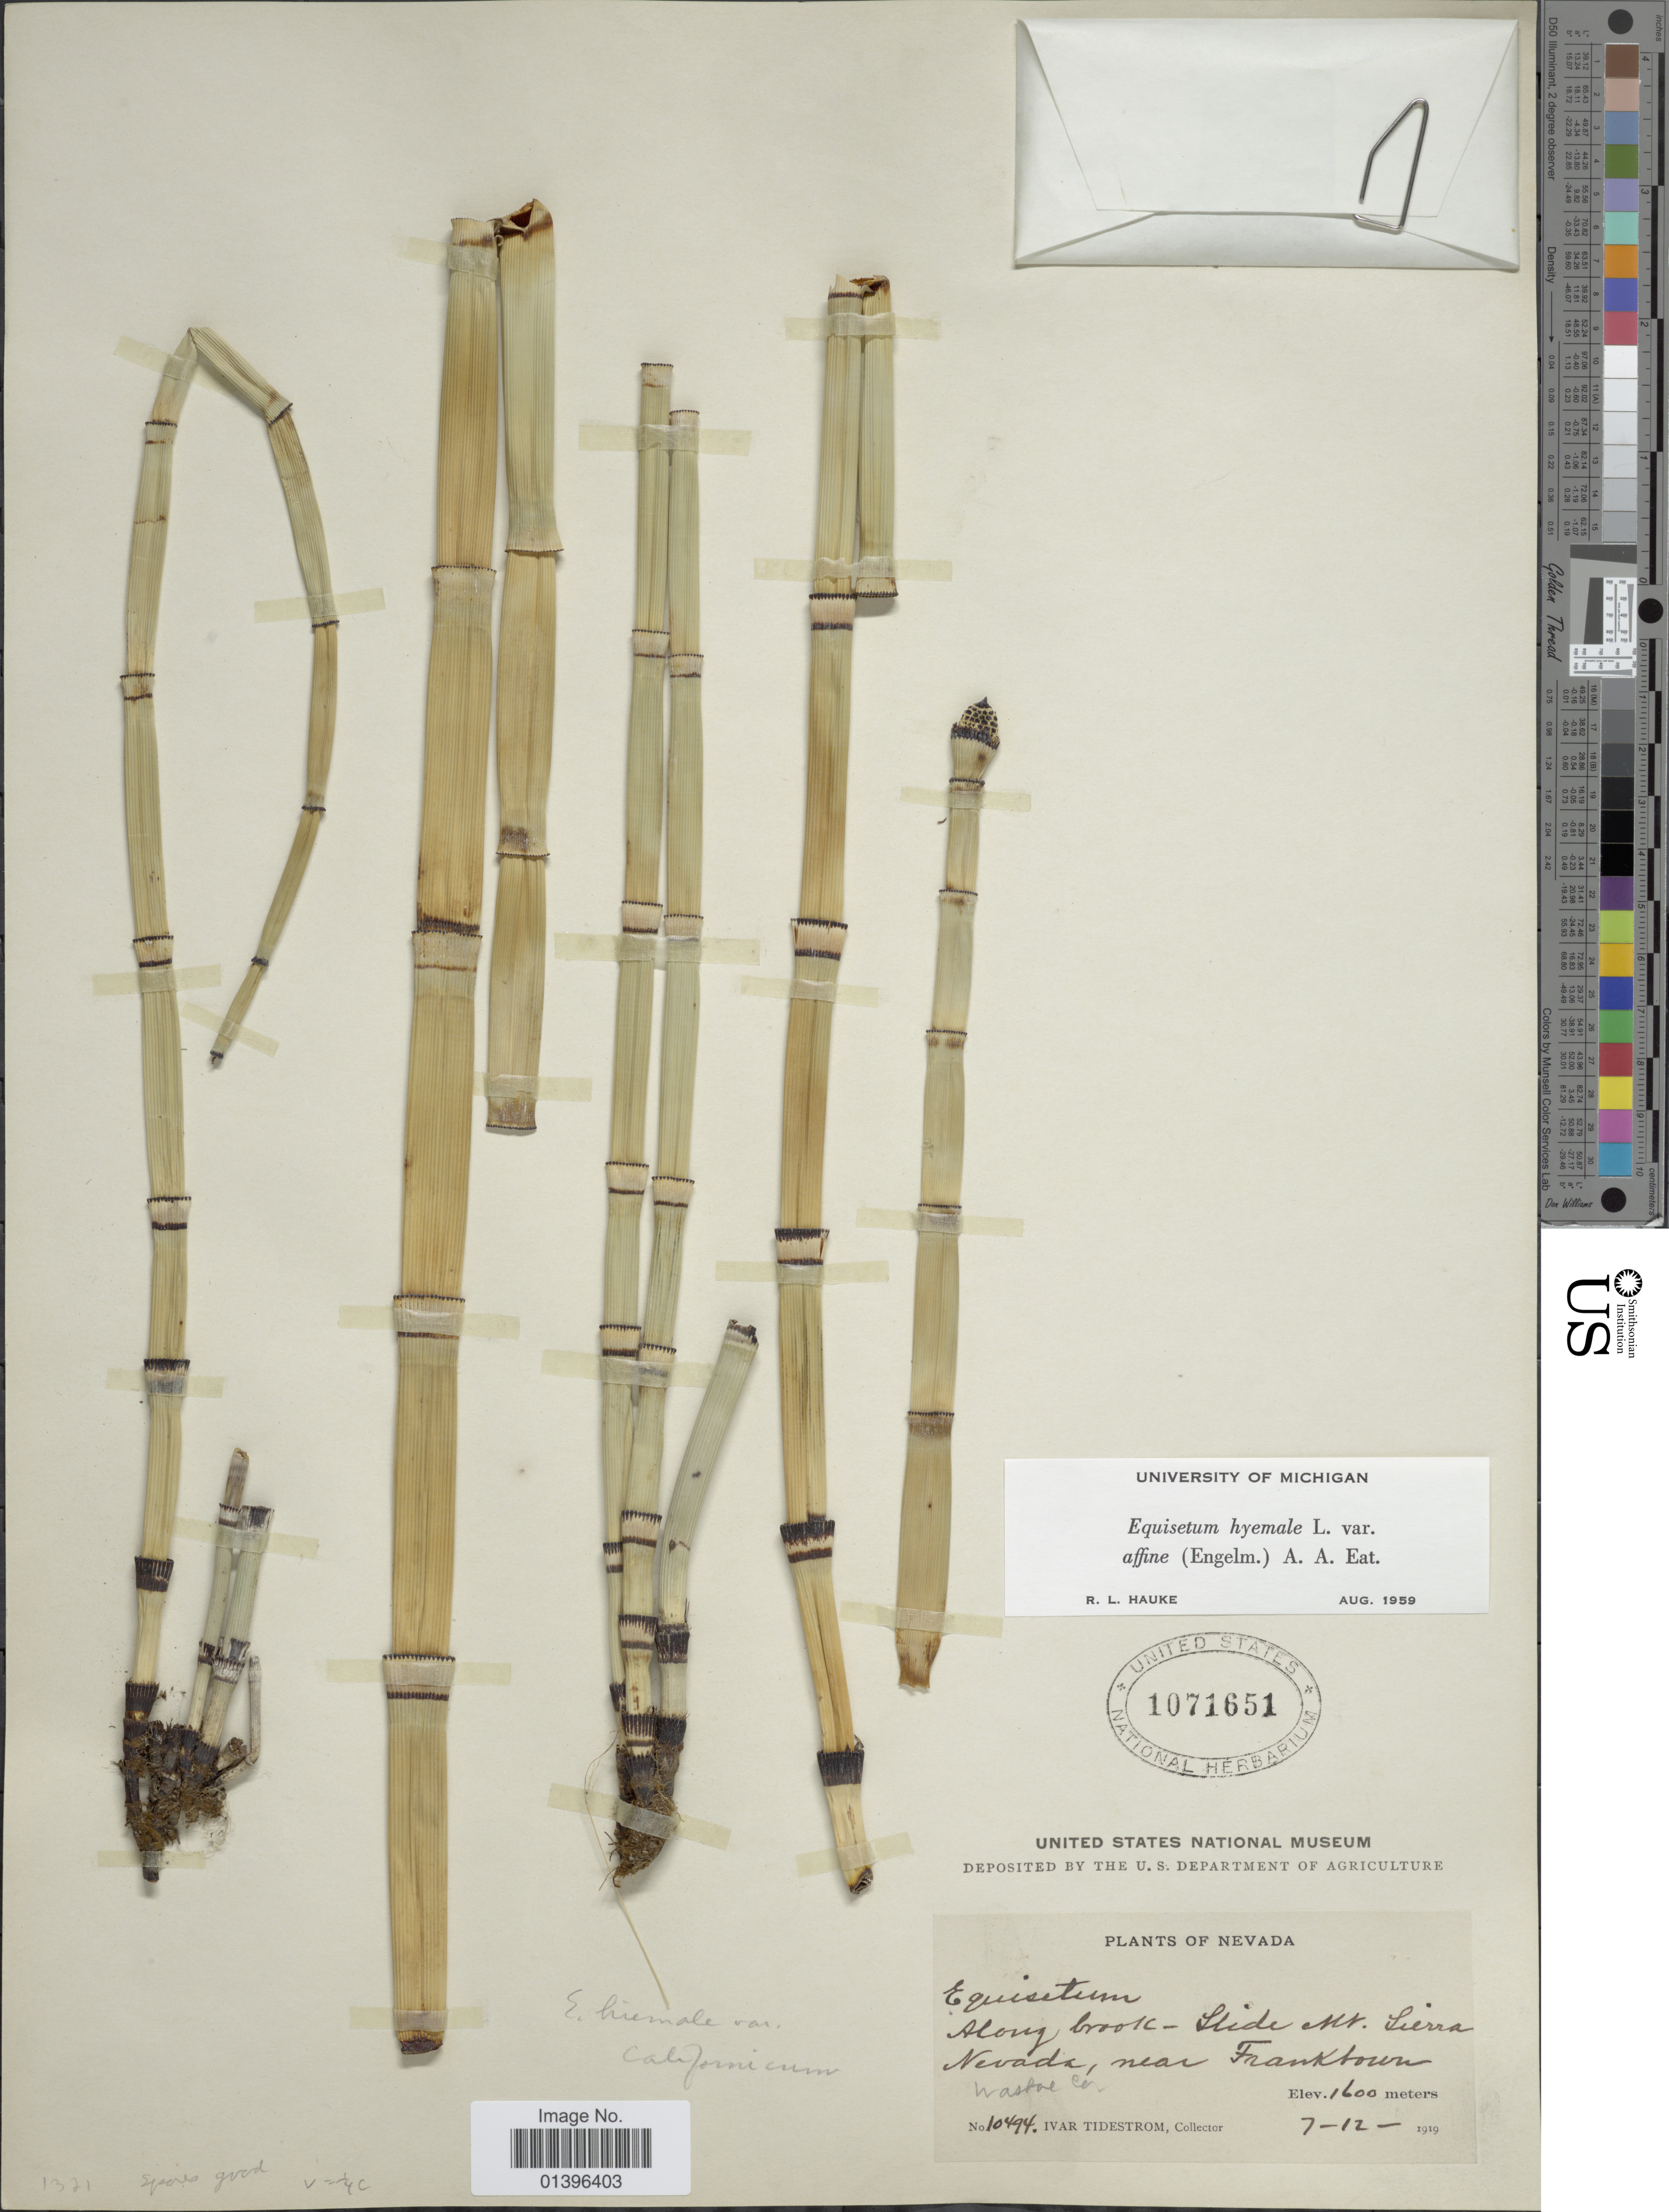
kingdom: Plantae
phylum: Tracheophyta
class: Polypodiopsida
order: Equisetales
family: Equisetaceae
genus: Equisetum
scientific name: Equisetum hyemale var. affine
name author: (Engelm.) A.A. Eaton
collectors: I. F. Tidestrom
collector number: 10494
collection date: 1919-07-12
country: United States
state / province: Nevada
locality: Along brook - Slide Mt. Sierra Nevada, near Franktown, Washoe Co.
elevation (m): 1600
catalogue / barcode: US 1071651